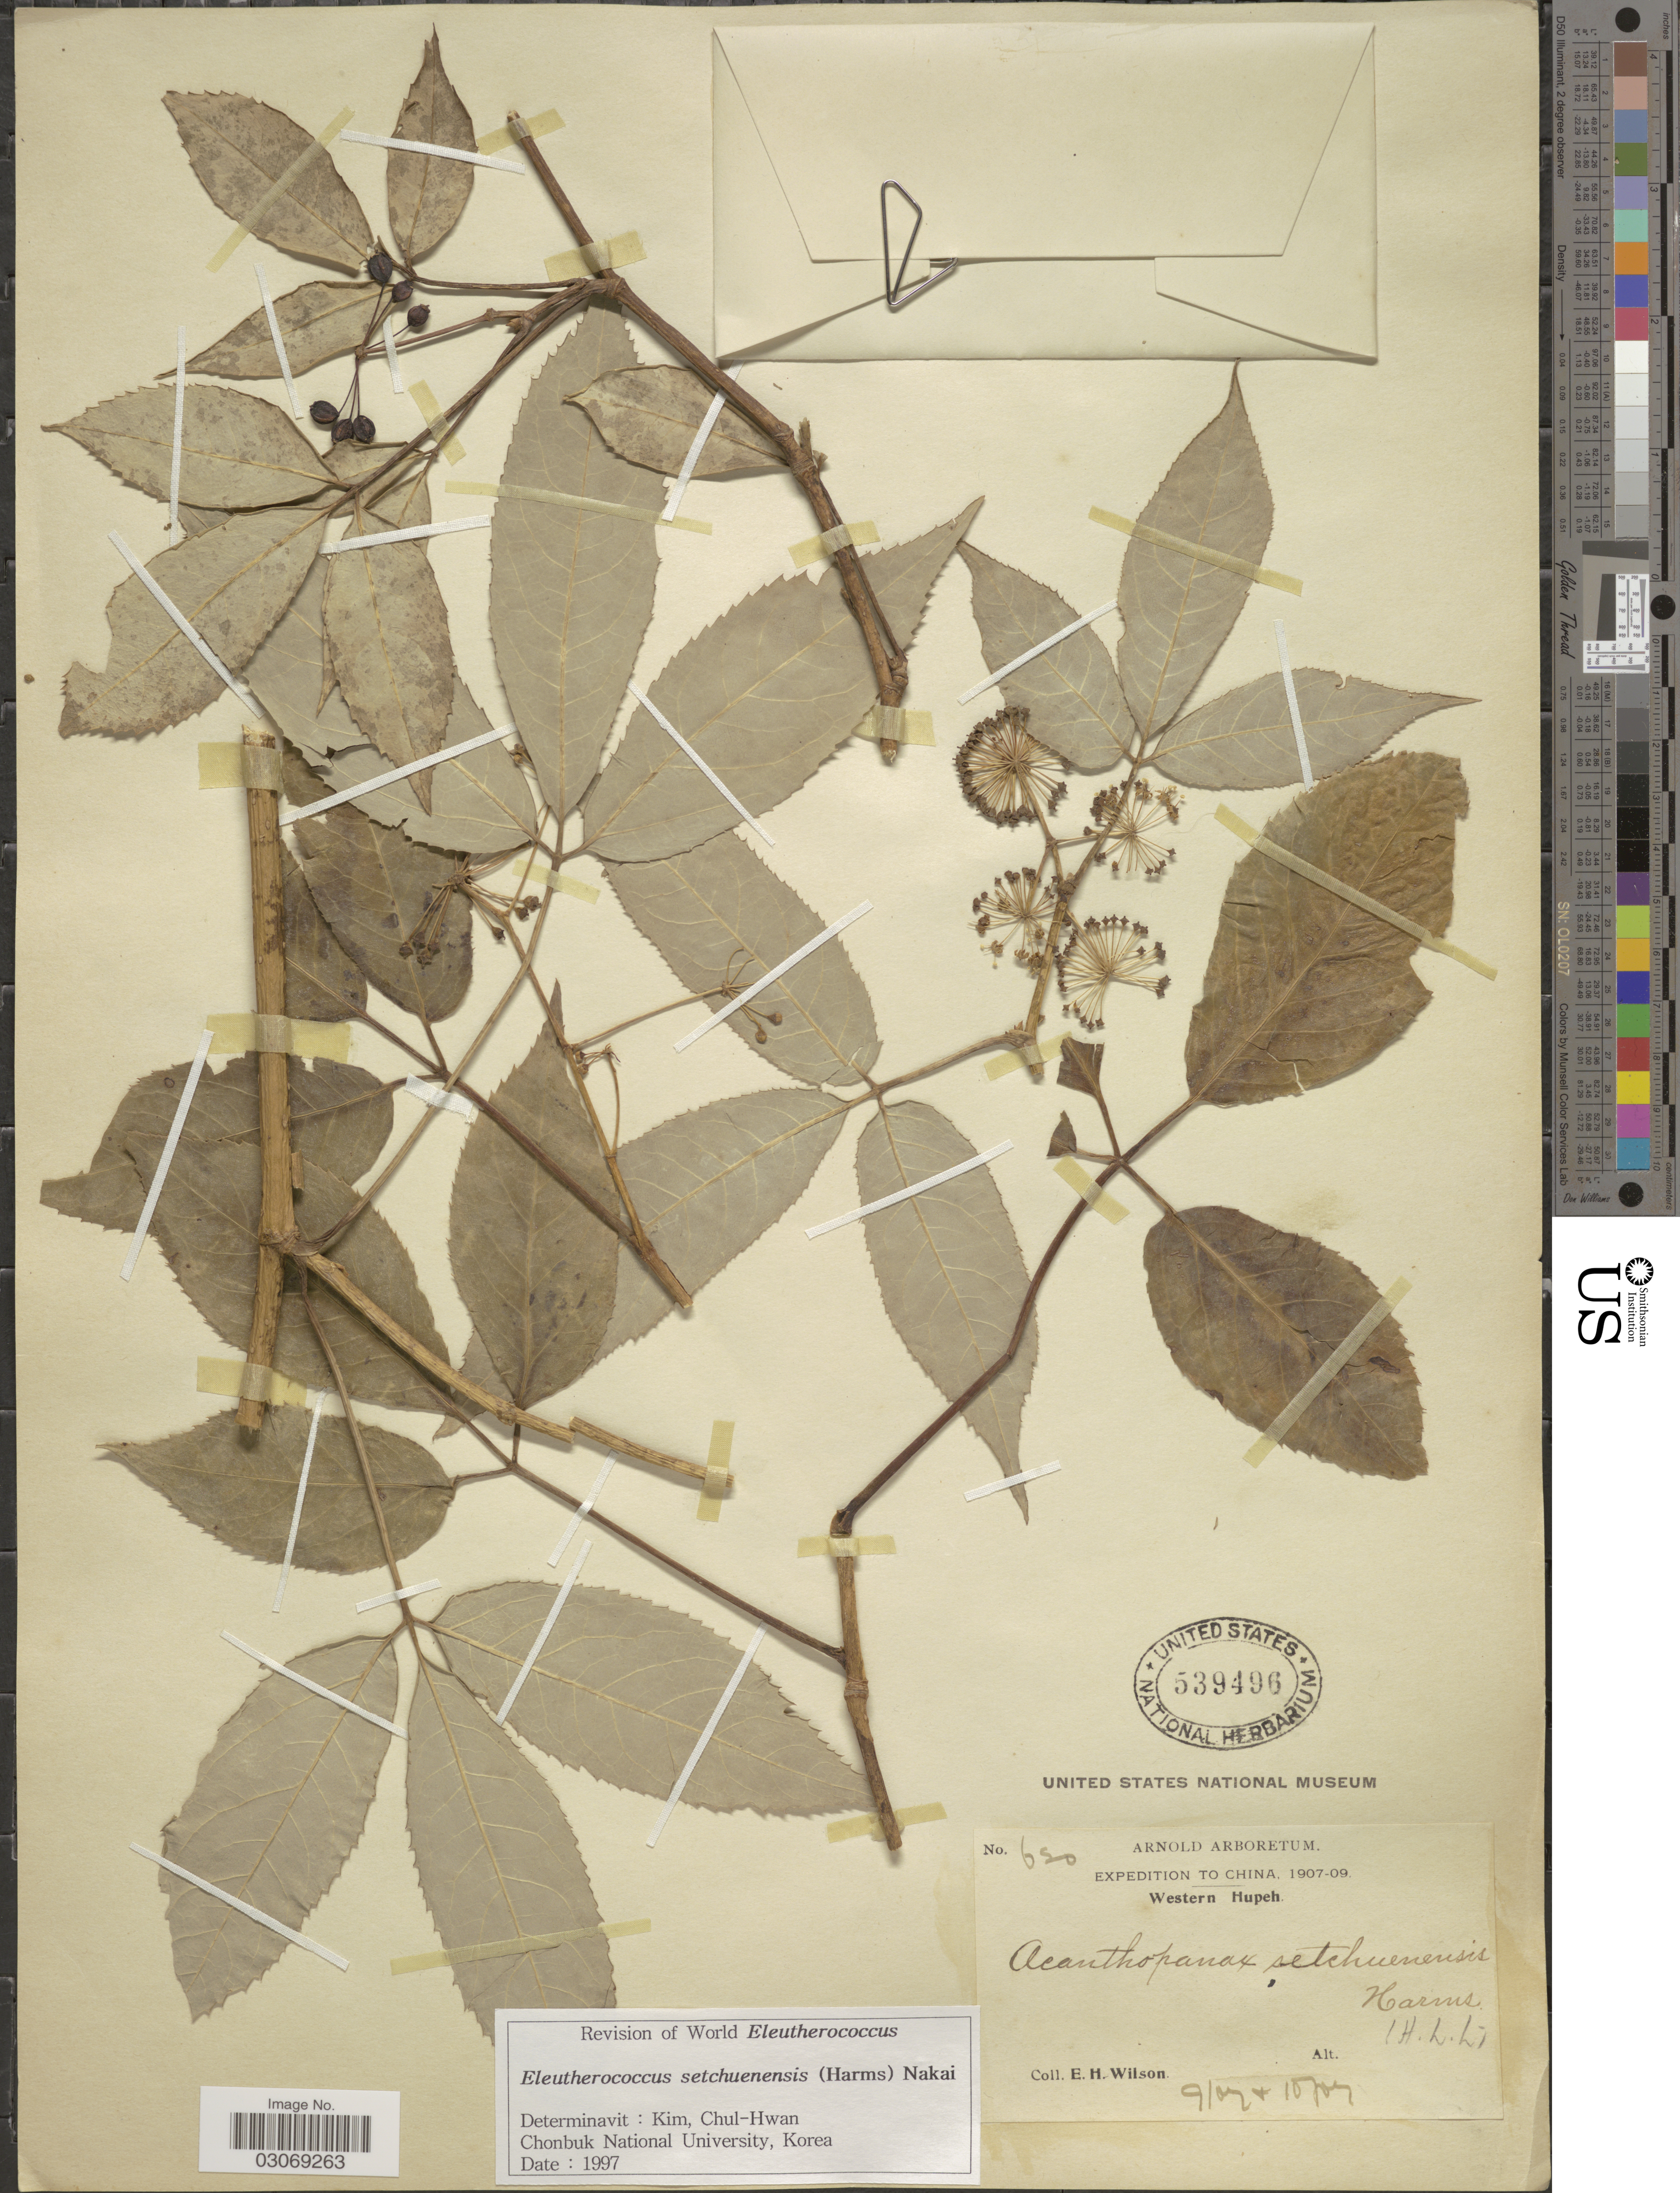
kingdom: Plantae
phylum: Tracheophyta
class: Magnoliopsida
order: Apiales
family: Araliaceae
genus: Eleutherococcus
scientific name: Eleutherococcus setchuenensis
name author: (Harms) Nakai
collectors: E. Wilson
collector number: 620*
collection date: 1907-09/1907-10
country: China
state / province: Hubei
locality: Western Hupeh.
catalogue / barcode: US 539496